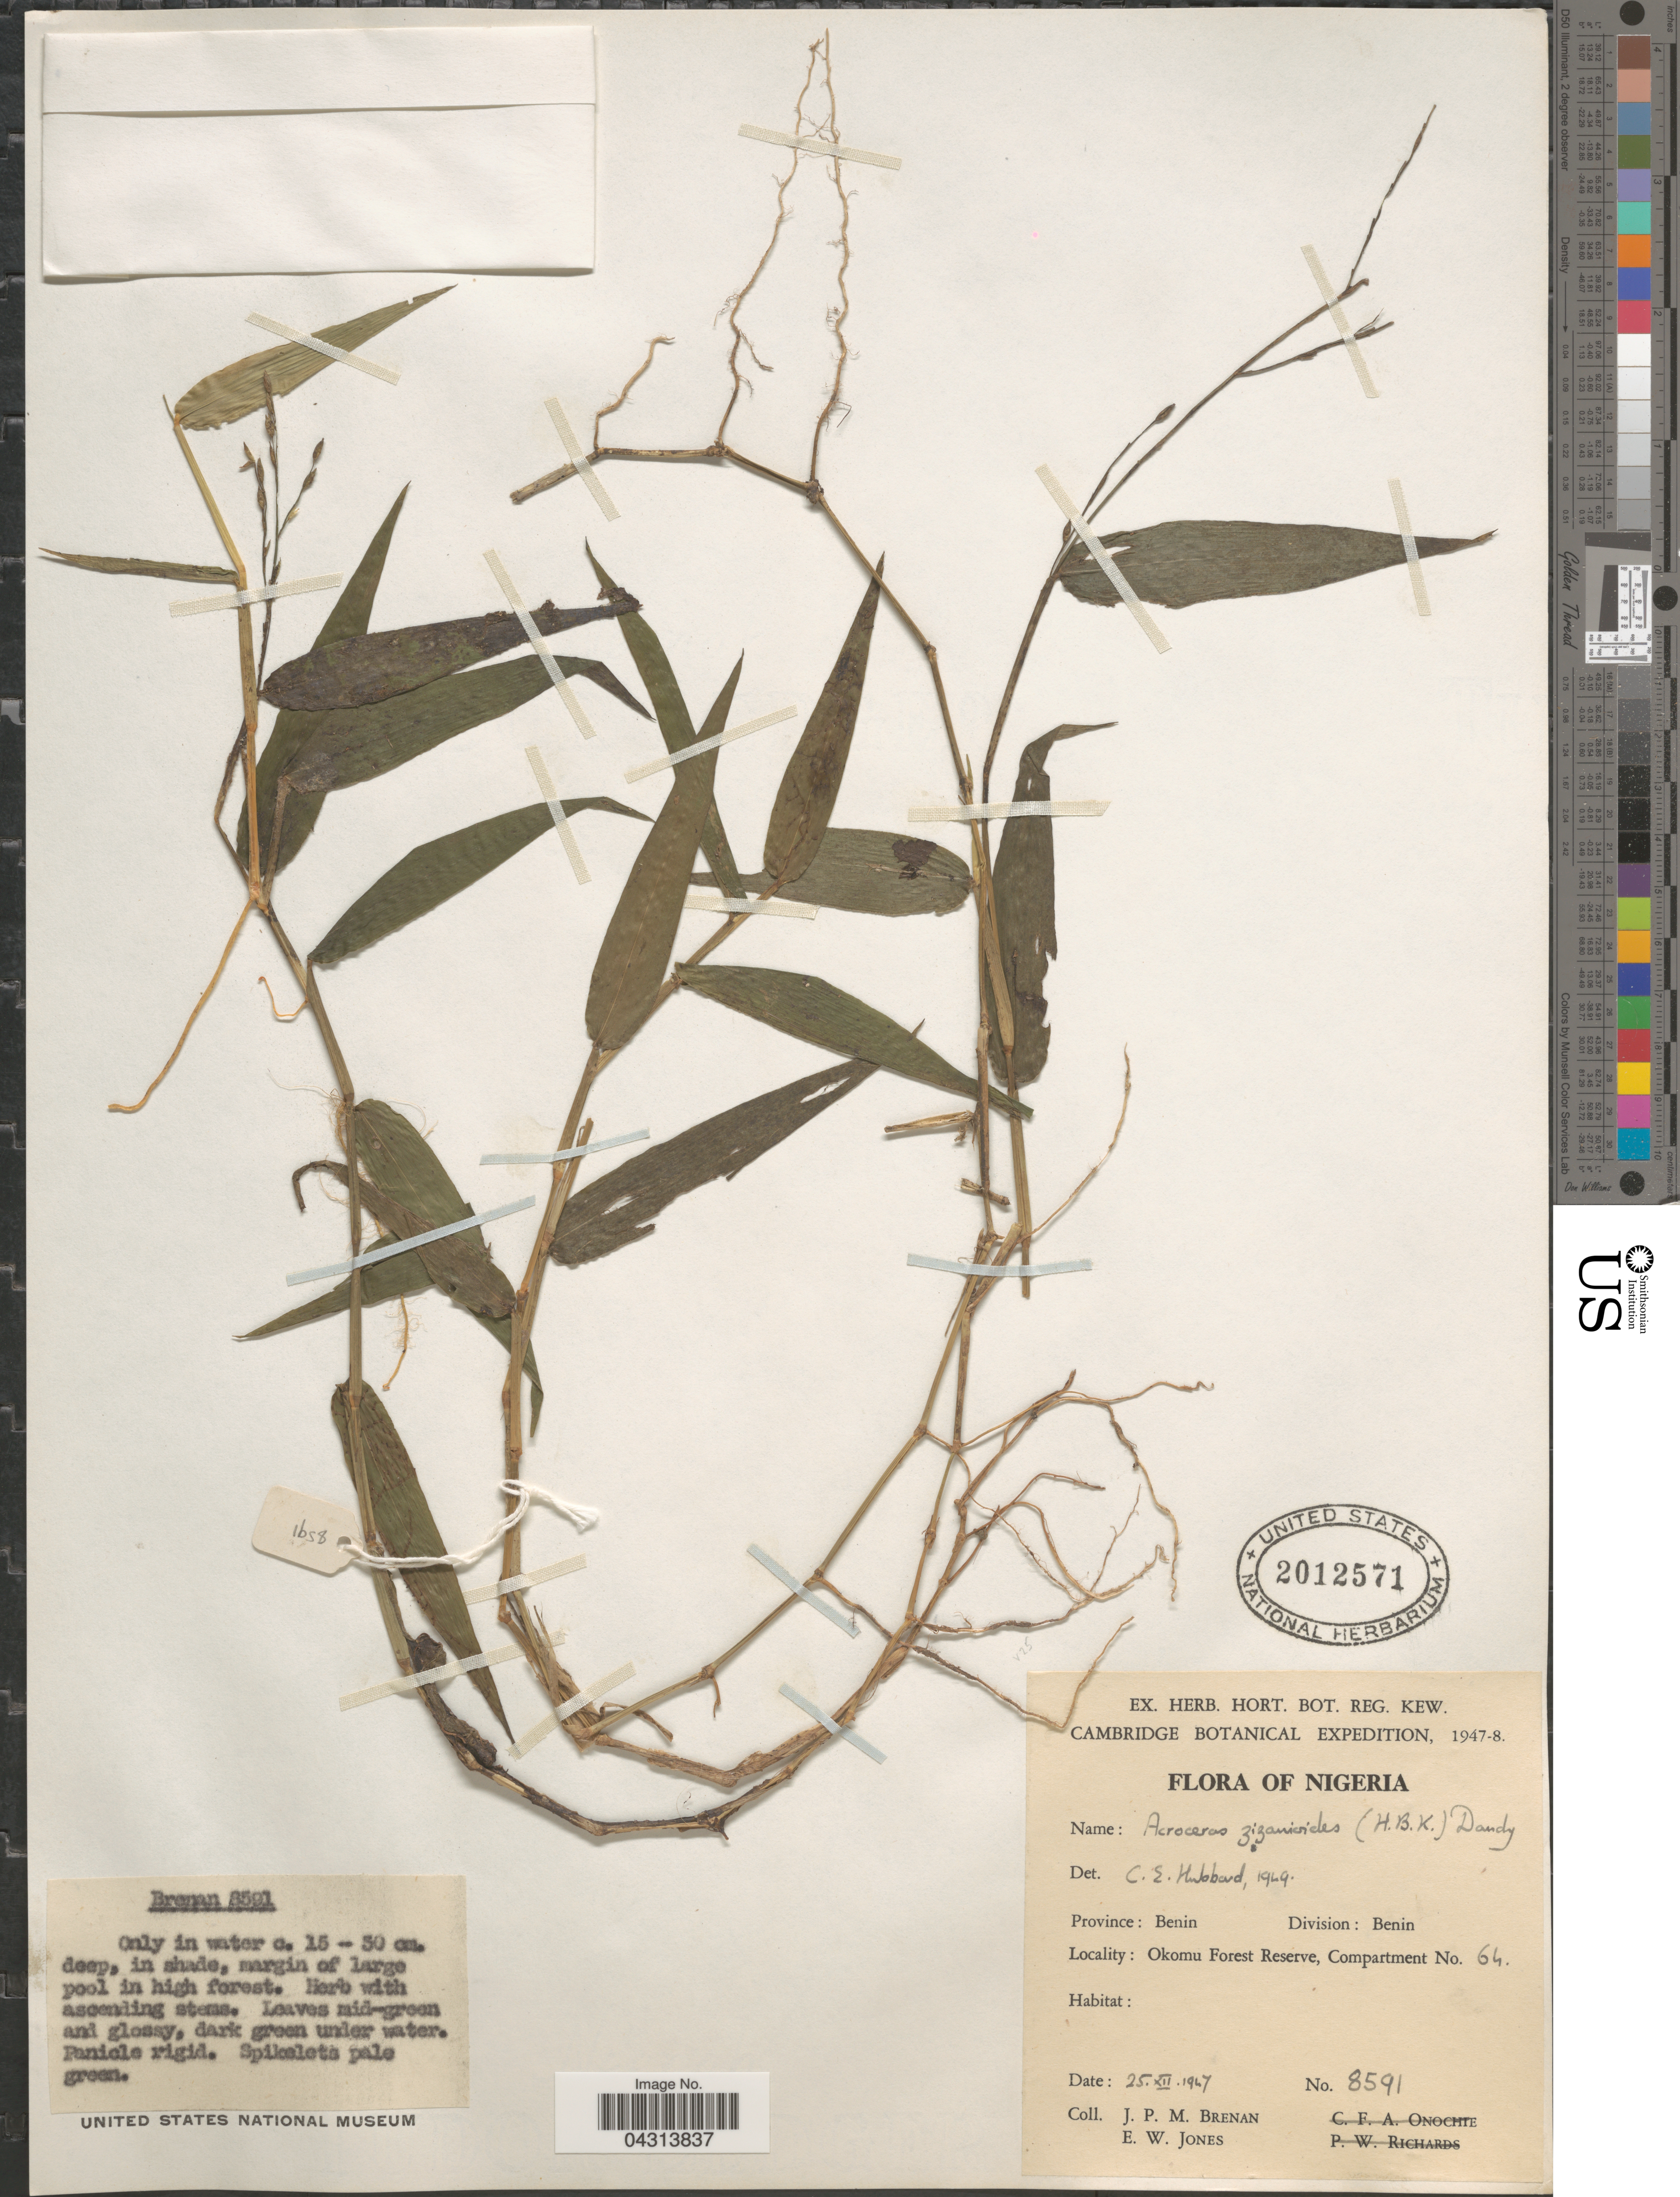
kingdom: Plantae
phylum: Tracheophyta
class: Liliopsida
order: Poales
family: Poaceae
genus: Acroceras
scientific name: Acroceras zizanioides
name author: (Kunth) Dandy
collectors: J. Brenan & E. Jones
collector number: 8591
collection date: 1947-12-25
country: Nigeria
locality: Cambridge Botanical Expedition, 1947-8. Province: Benin. Division: Benin. Okomu Forest Reserve, Compartment No. 64.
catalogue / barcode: US 2012571